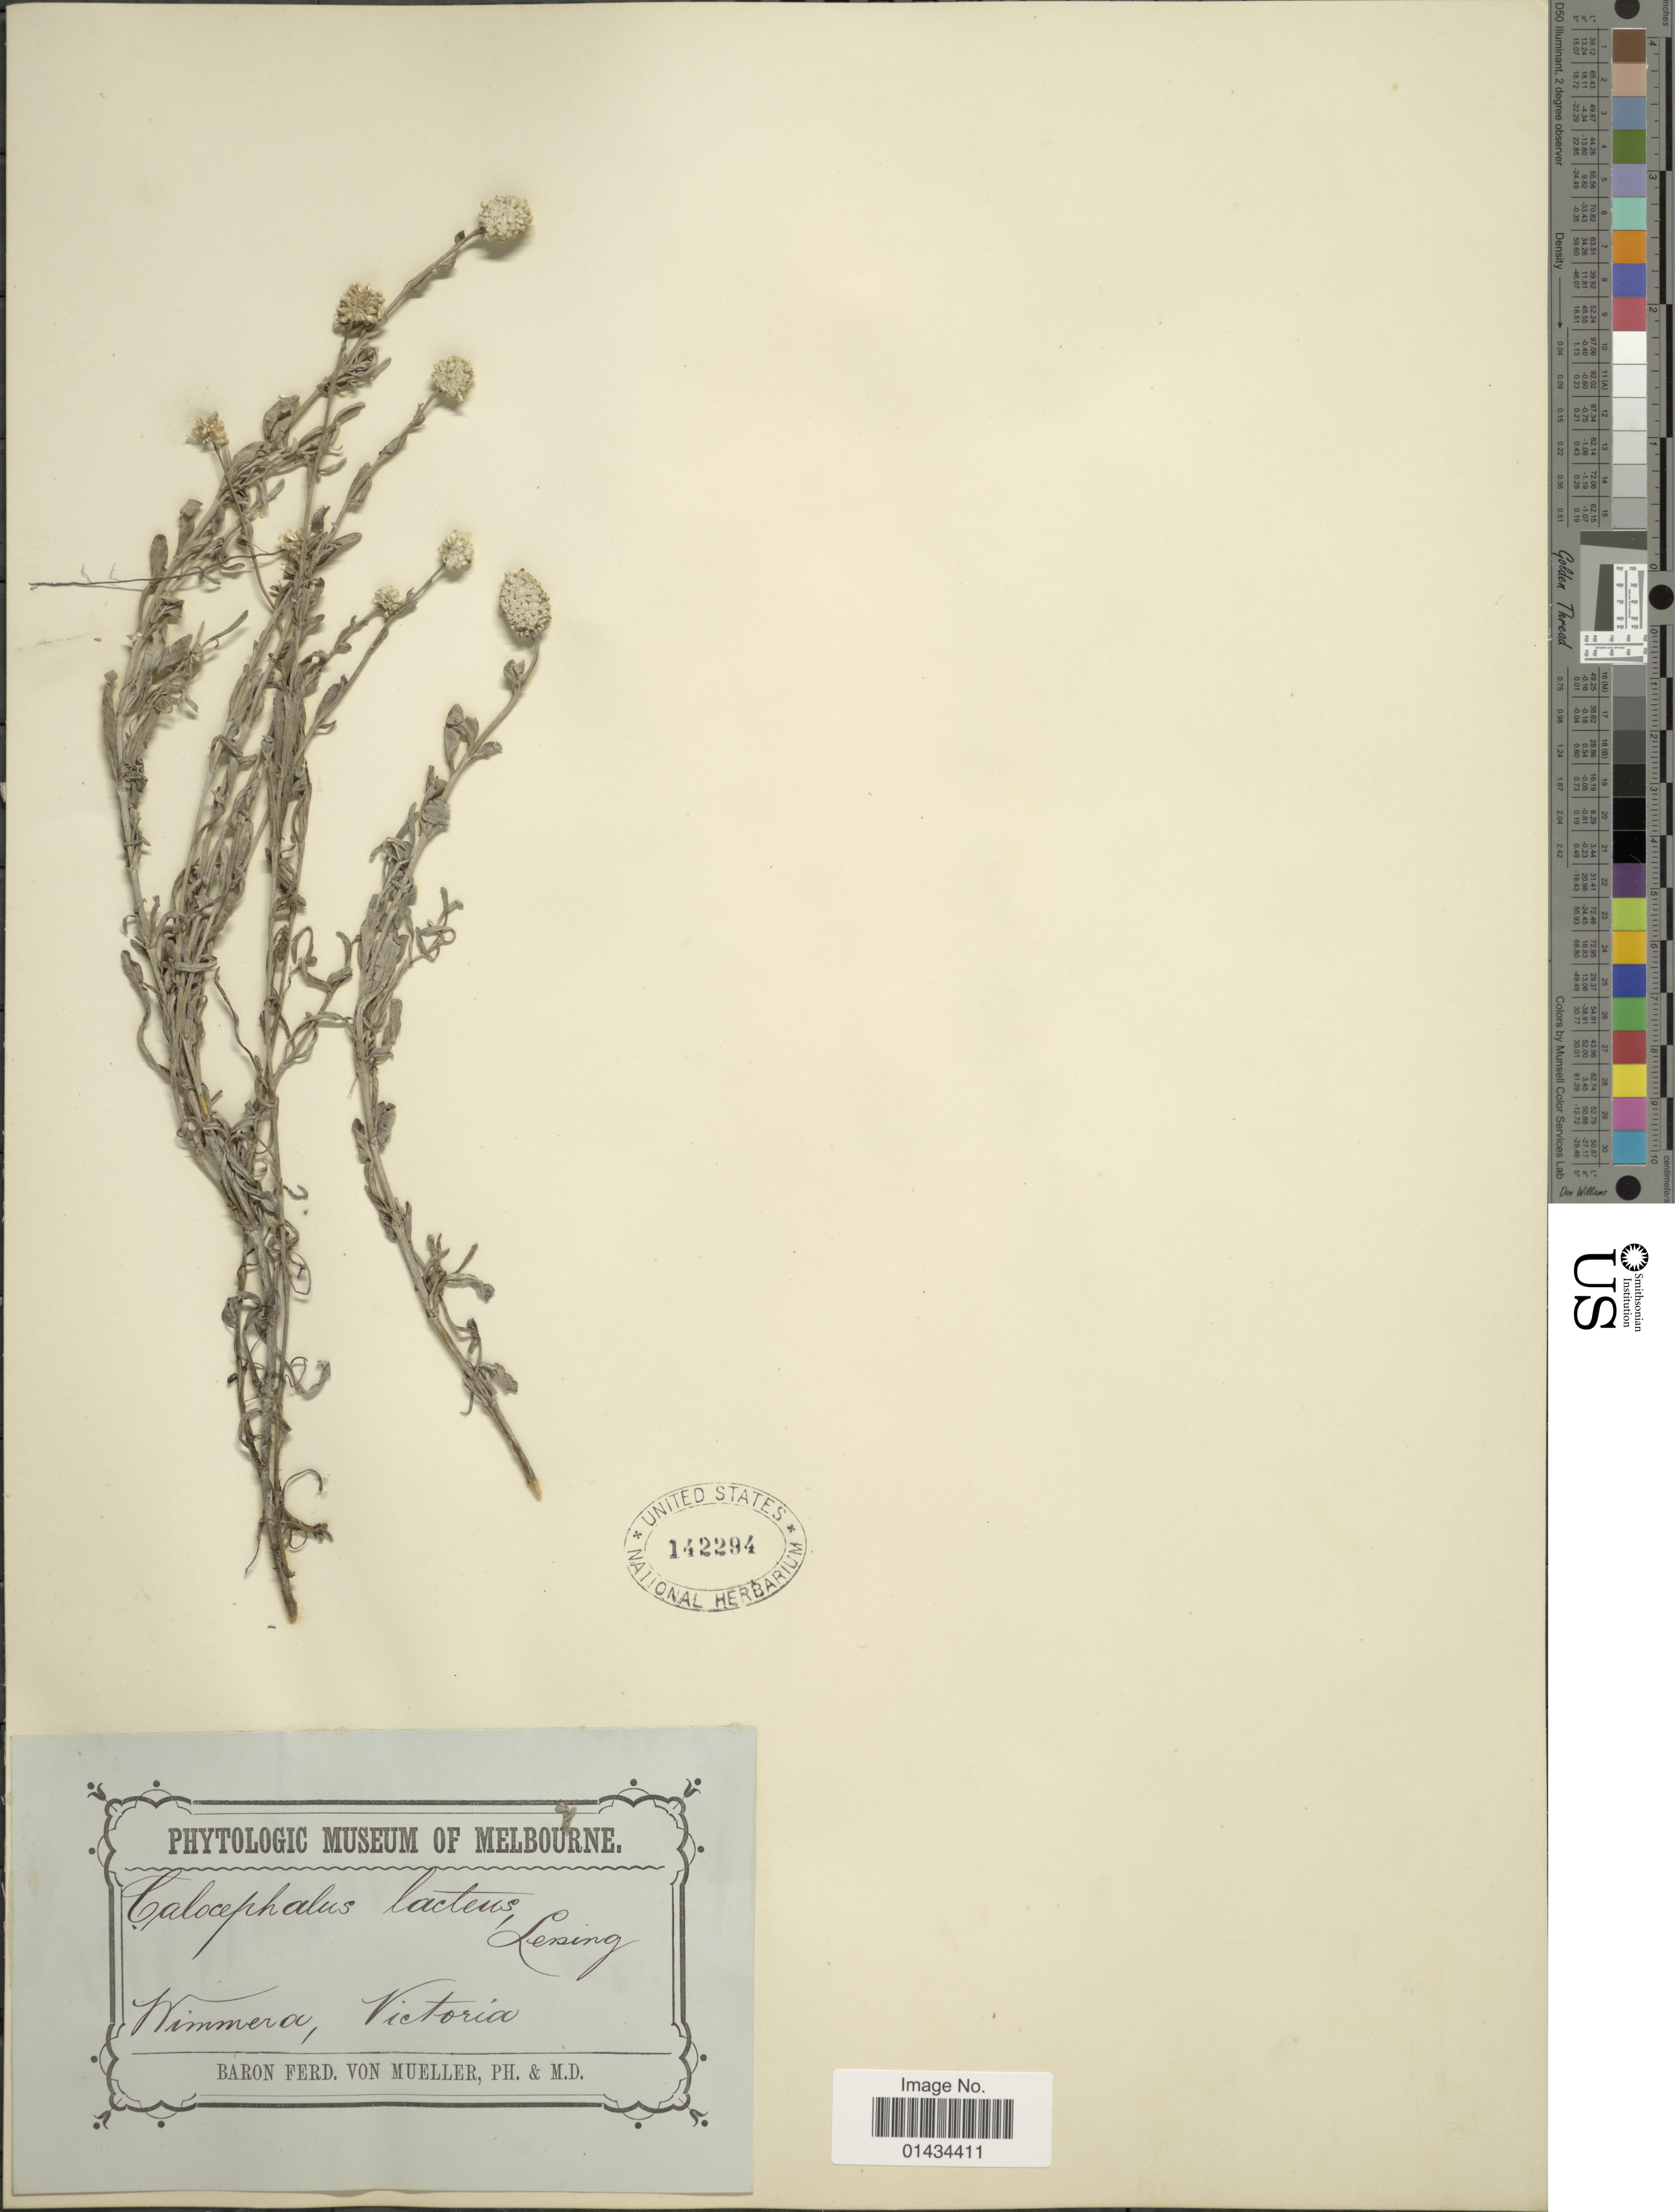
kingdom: Plantae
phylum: Tracheophyta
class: Magnoliopsida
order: Asterales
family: Asteraceae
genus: Calocephalus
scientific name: Calocephalus lacteus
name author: Less.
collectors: F. von Mueller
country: Australia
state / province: Victoria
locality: Wimmera, Victoria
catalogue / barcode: US 142294